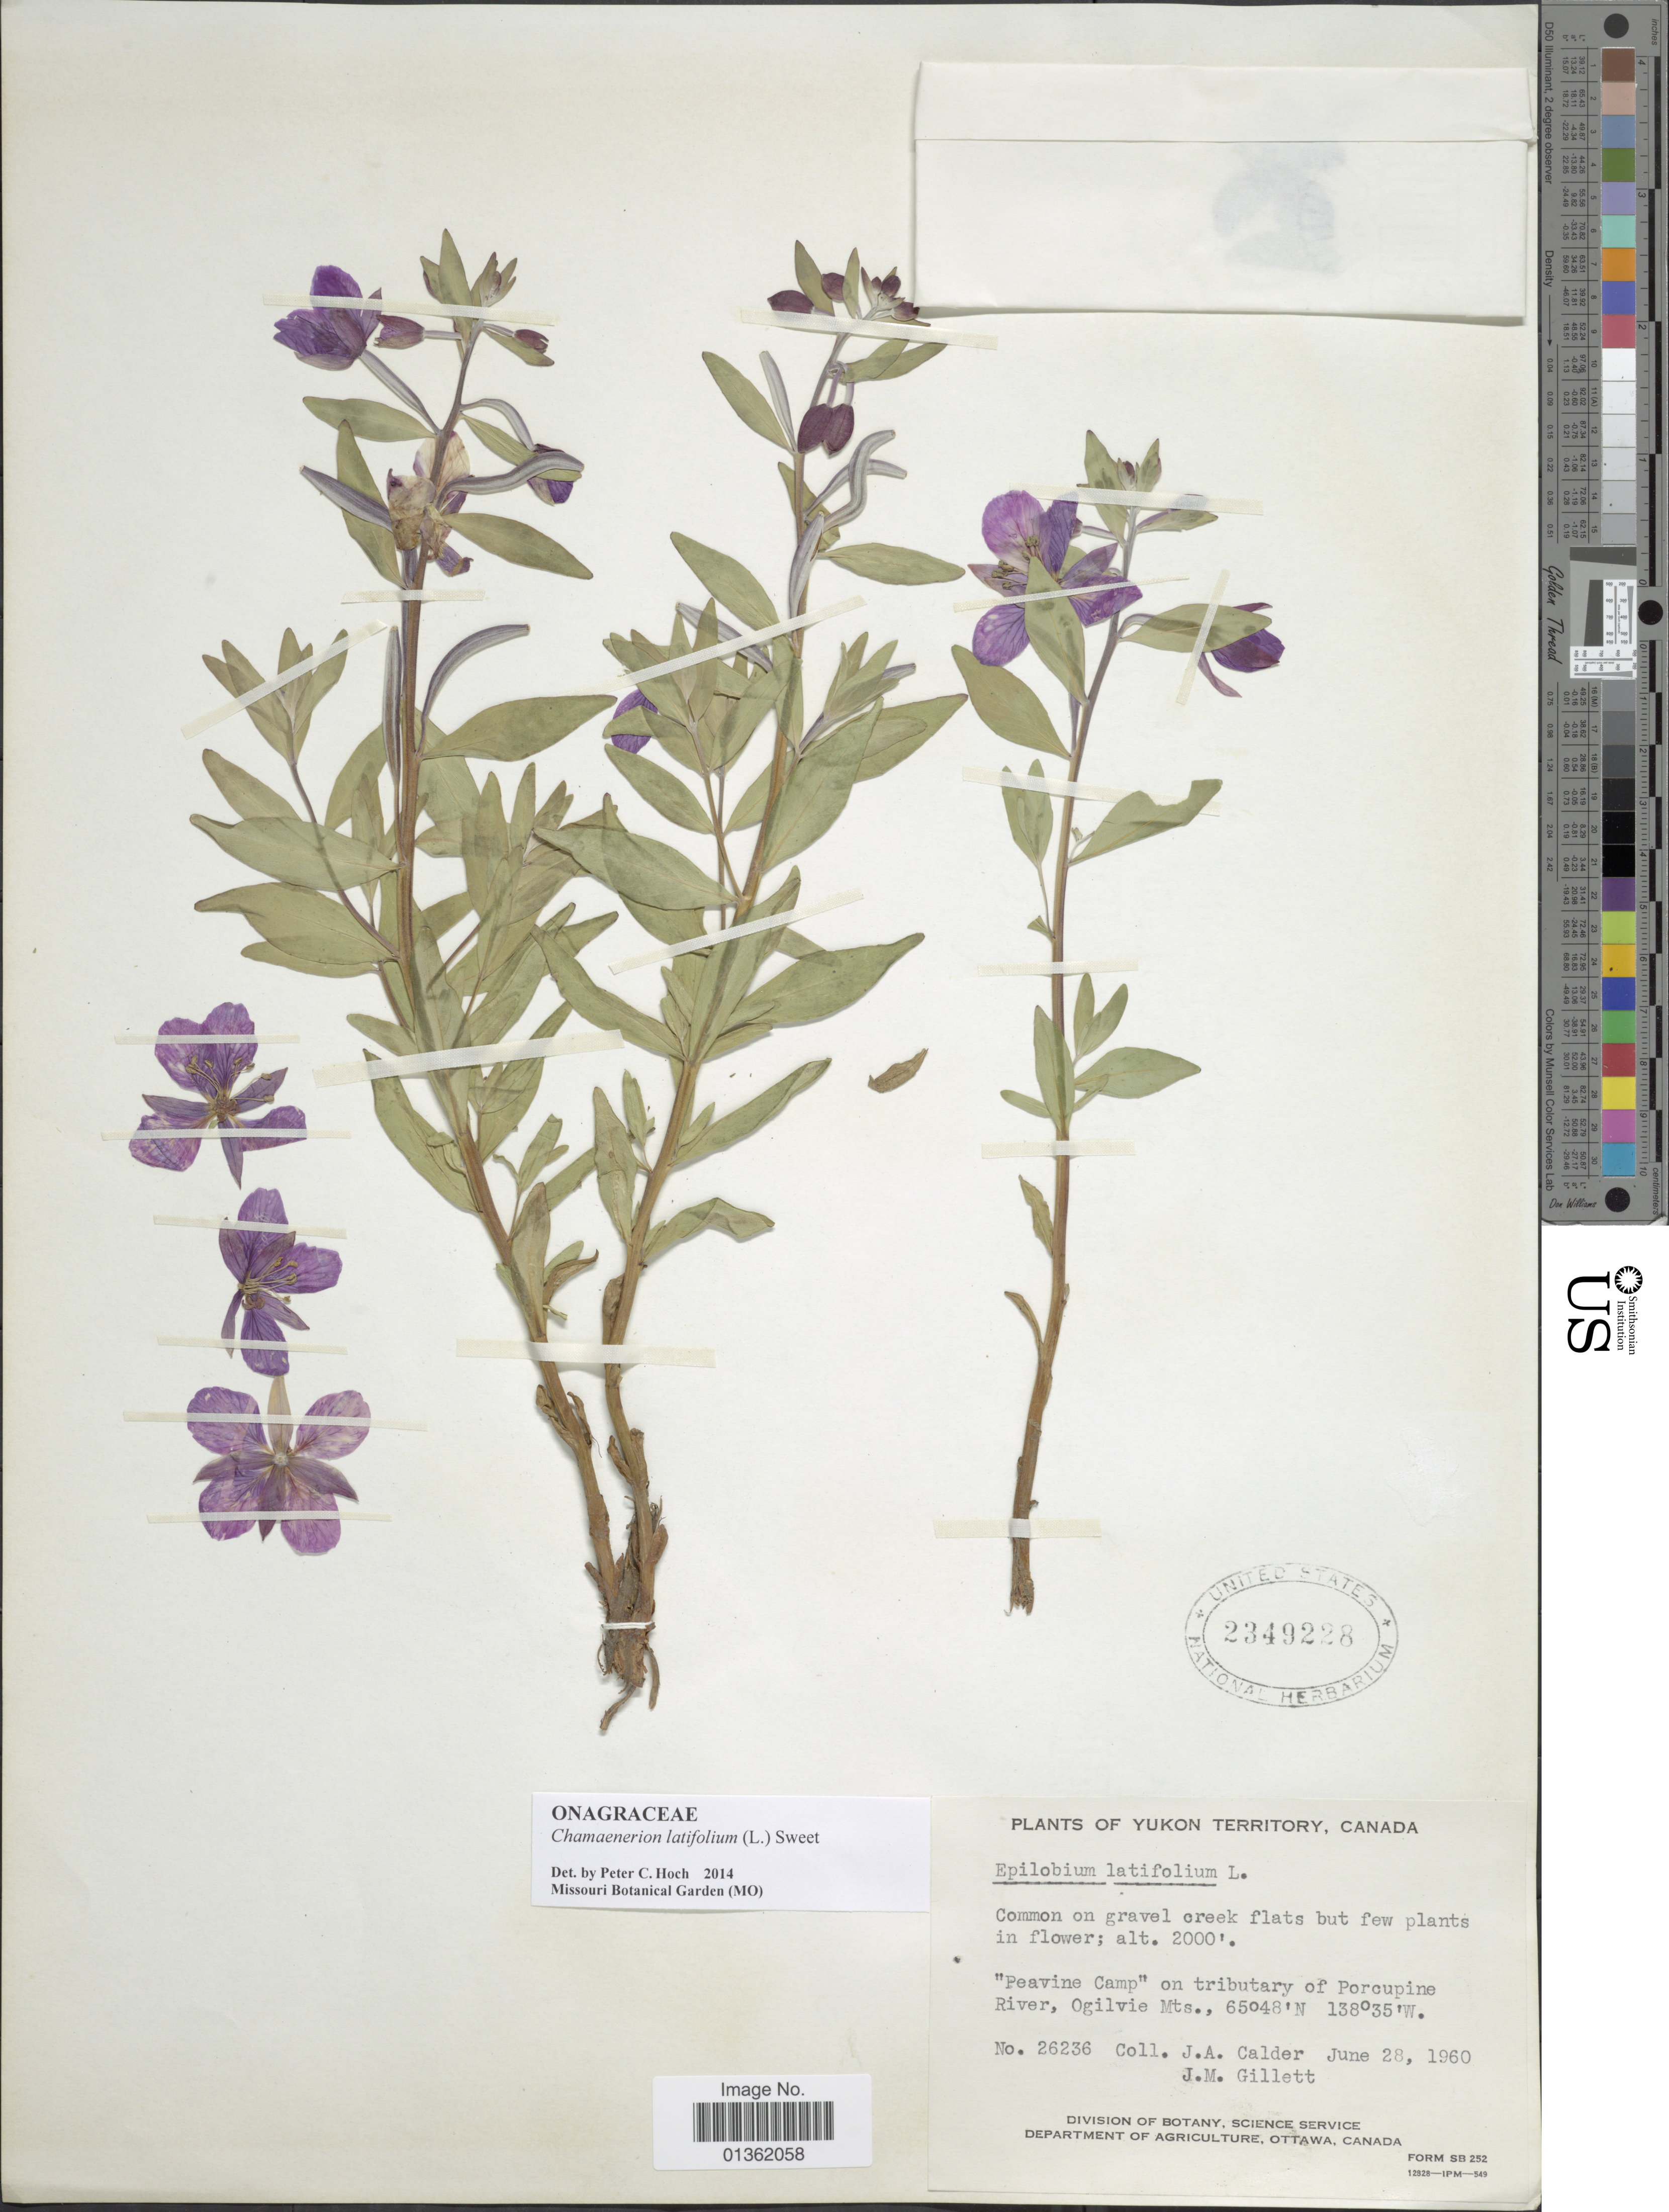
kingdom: Plantae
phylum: Tracheophyta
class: Magnoliopsida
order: Myrtales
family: Onagraceae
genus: Chamaenerion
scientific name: Chamaenerion latifolium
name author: (L.) Th. Fr. & Lange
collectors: J. A. Calder & J. M. Gillett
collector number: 26236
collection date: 1960-06-28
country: Canada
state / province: Yukon Territory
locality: Peavine Camp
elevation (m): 610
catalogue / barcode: US 2349228